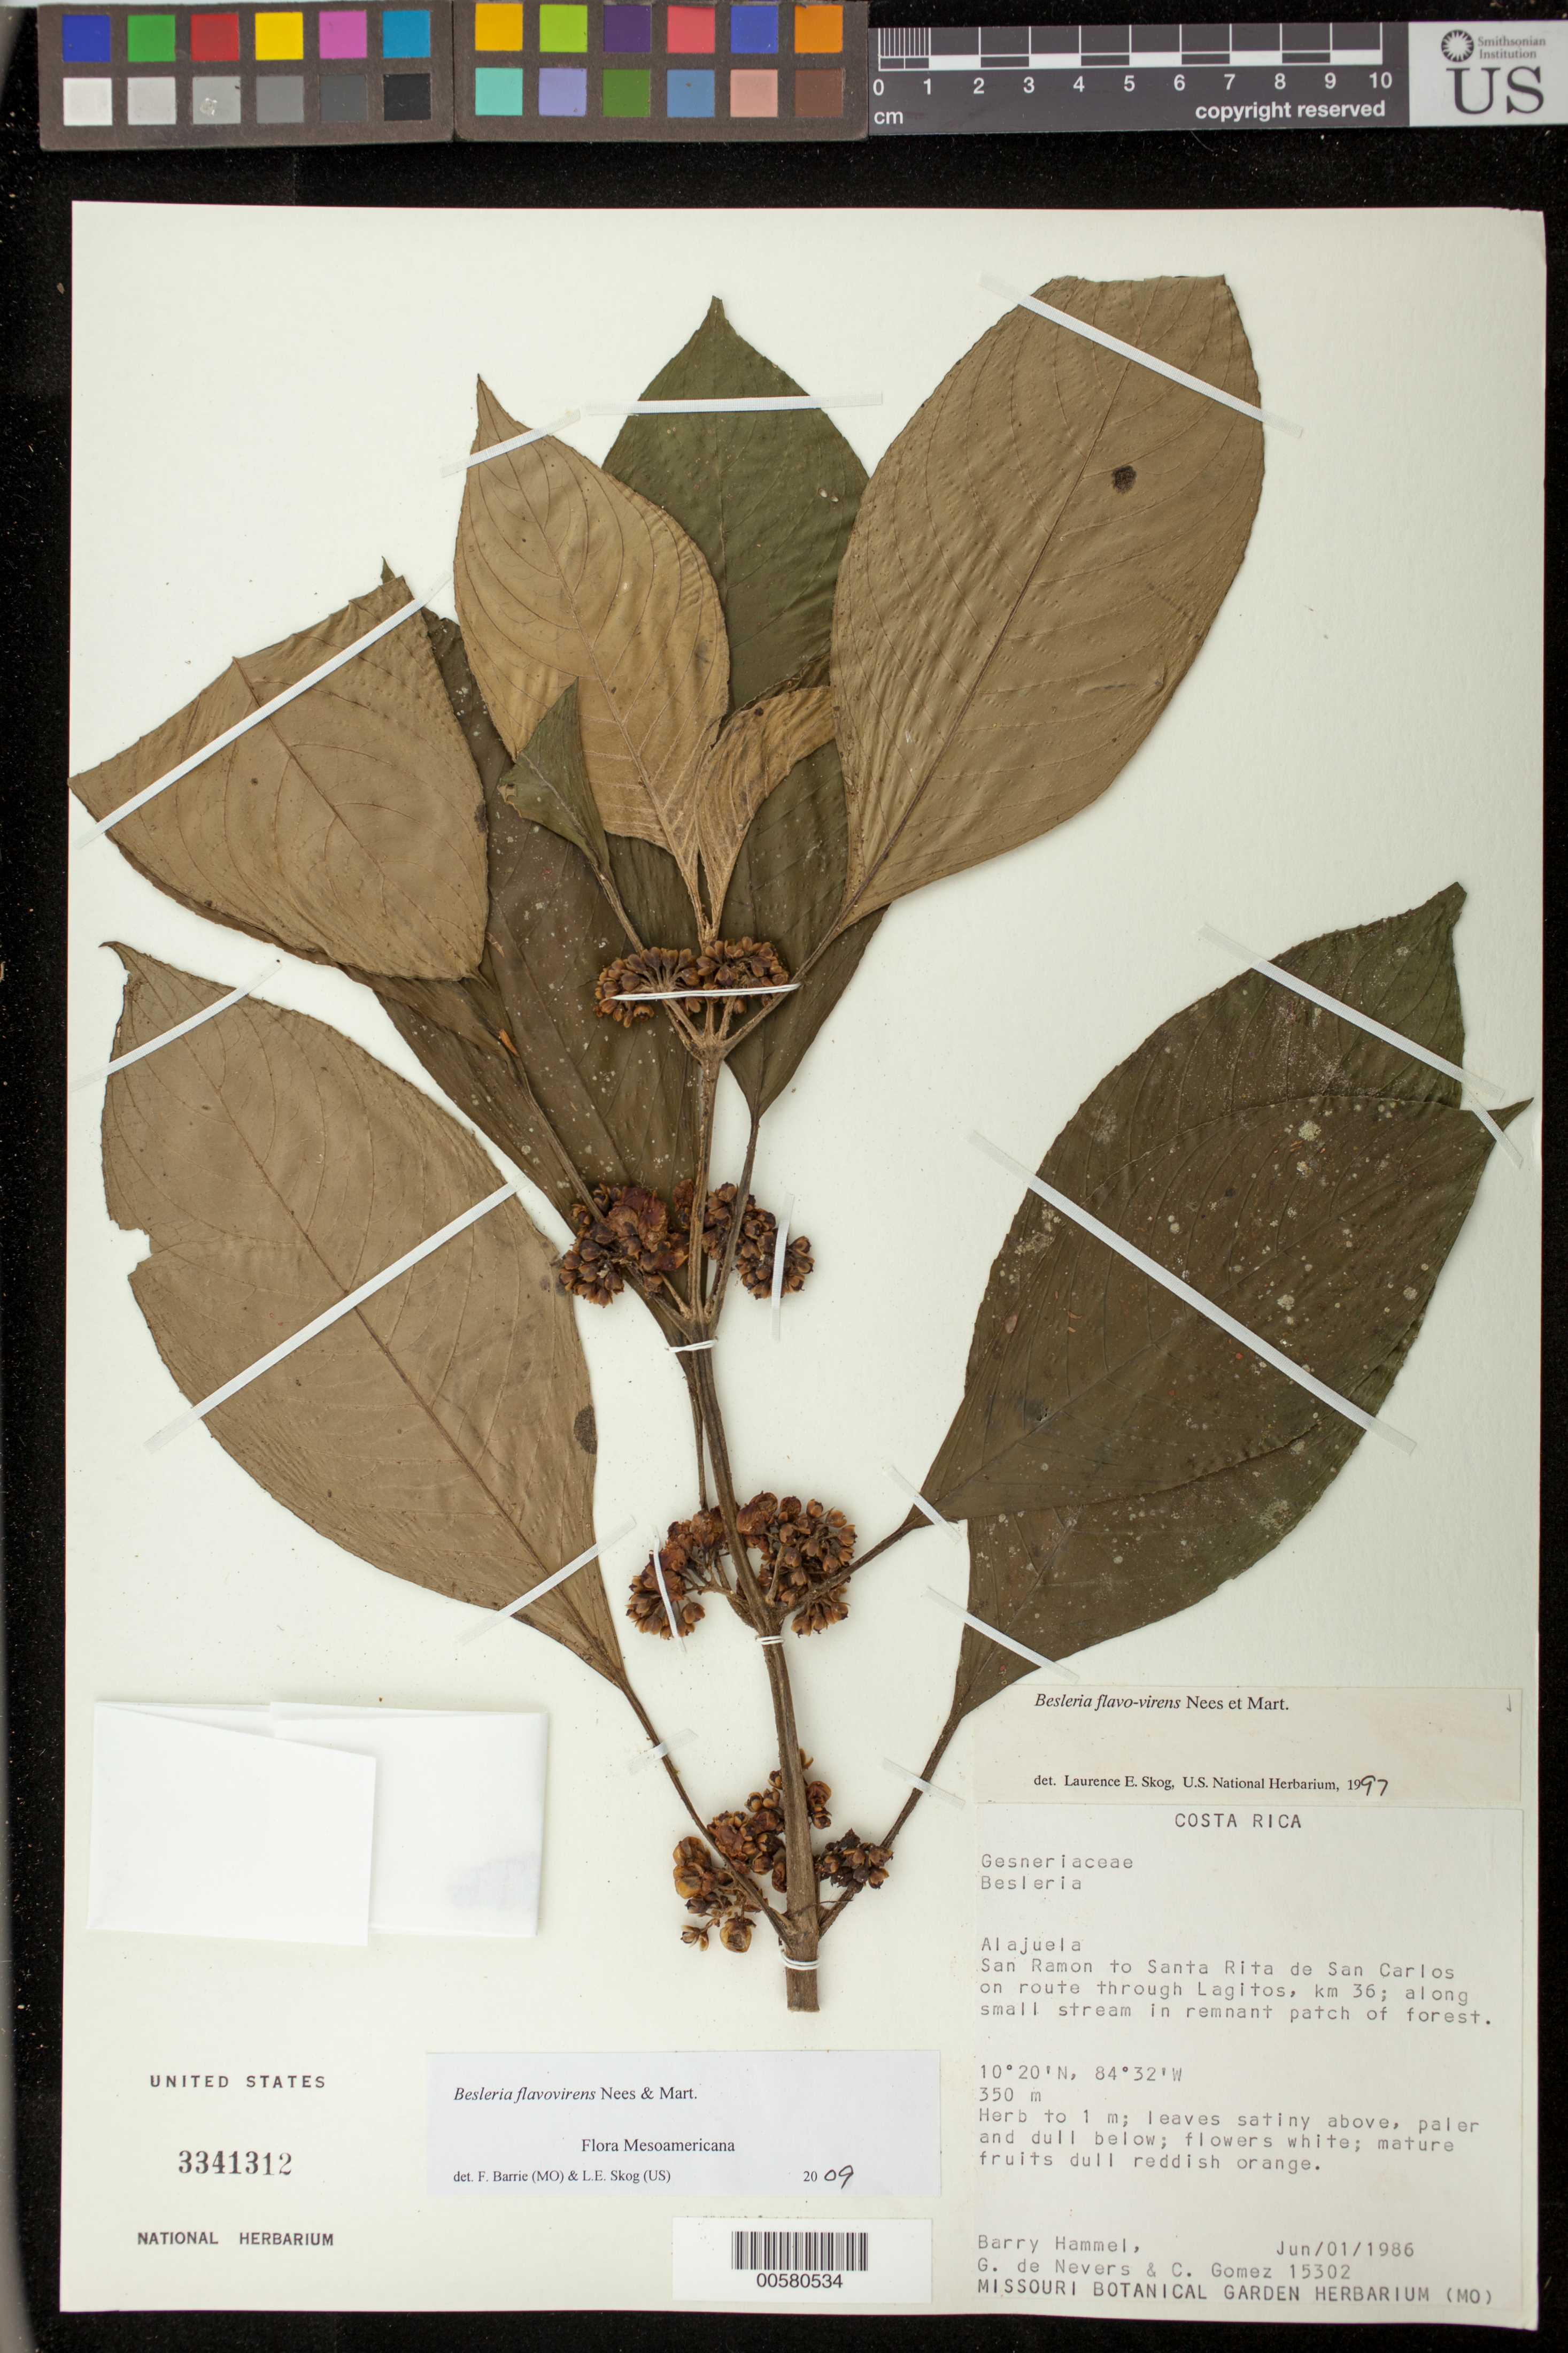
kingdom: Plantae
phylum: Tracheophyta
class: Magnoliopsida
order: Lamiales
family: Gesneriaceae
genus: Besleria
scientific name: Besleria flavo-virens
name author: Nees & Mart.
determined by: Barrie, F. R.; Skog, Laurence E.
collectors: B. Hammel, G. C. de Nevers & C. Gómez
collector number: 15302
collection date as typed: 01 Jun 1986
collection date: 1986-06-01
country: Costa Rica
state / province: Alajuela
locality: San Ramon to Santa Rita de San Carlos on route through Lagitos, km 36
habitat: Along small stream in remnant patch of forest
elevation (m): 350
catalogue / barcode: US 3341312